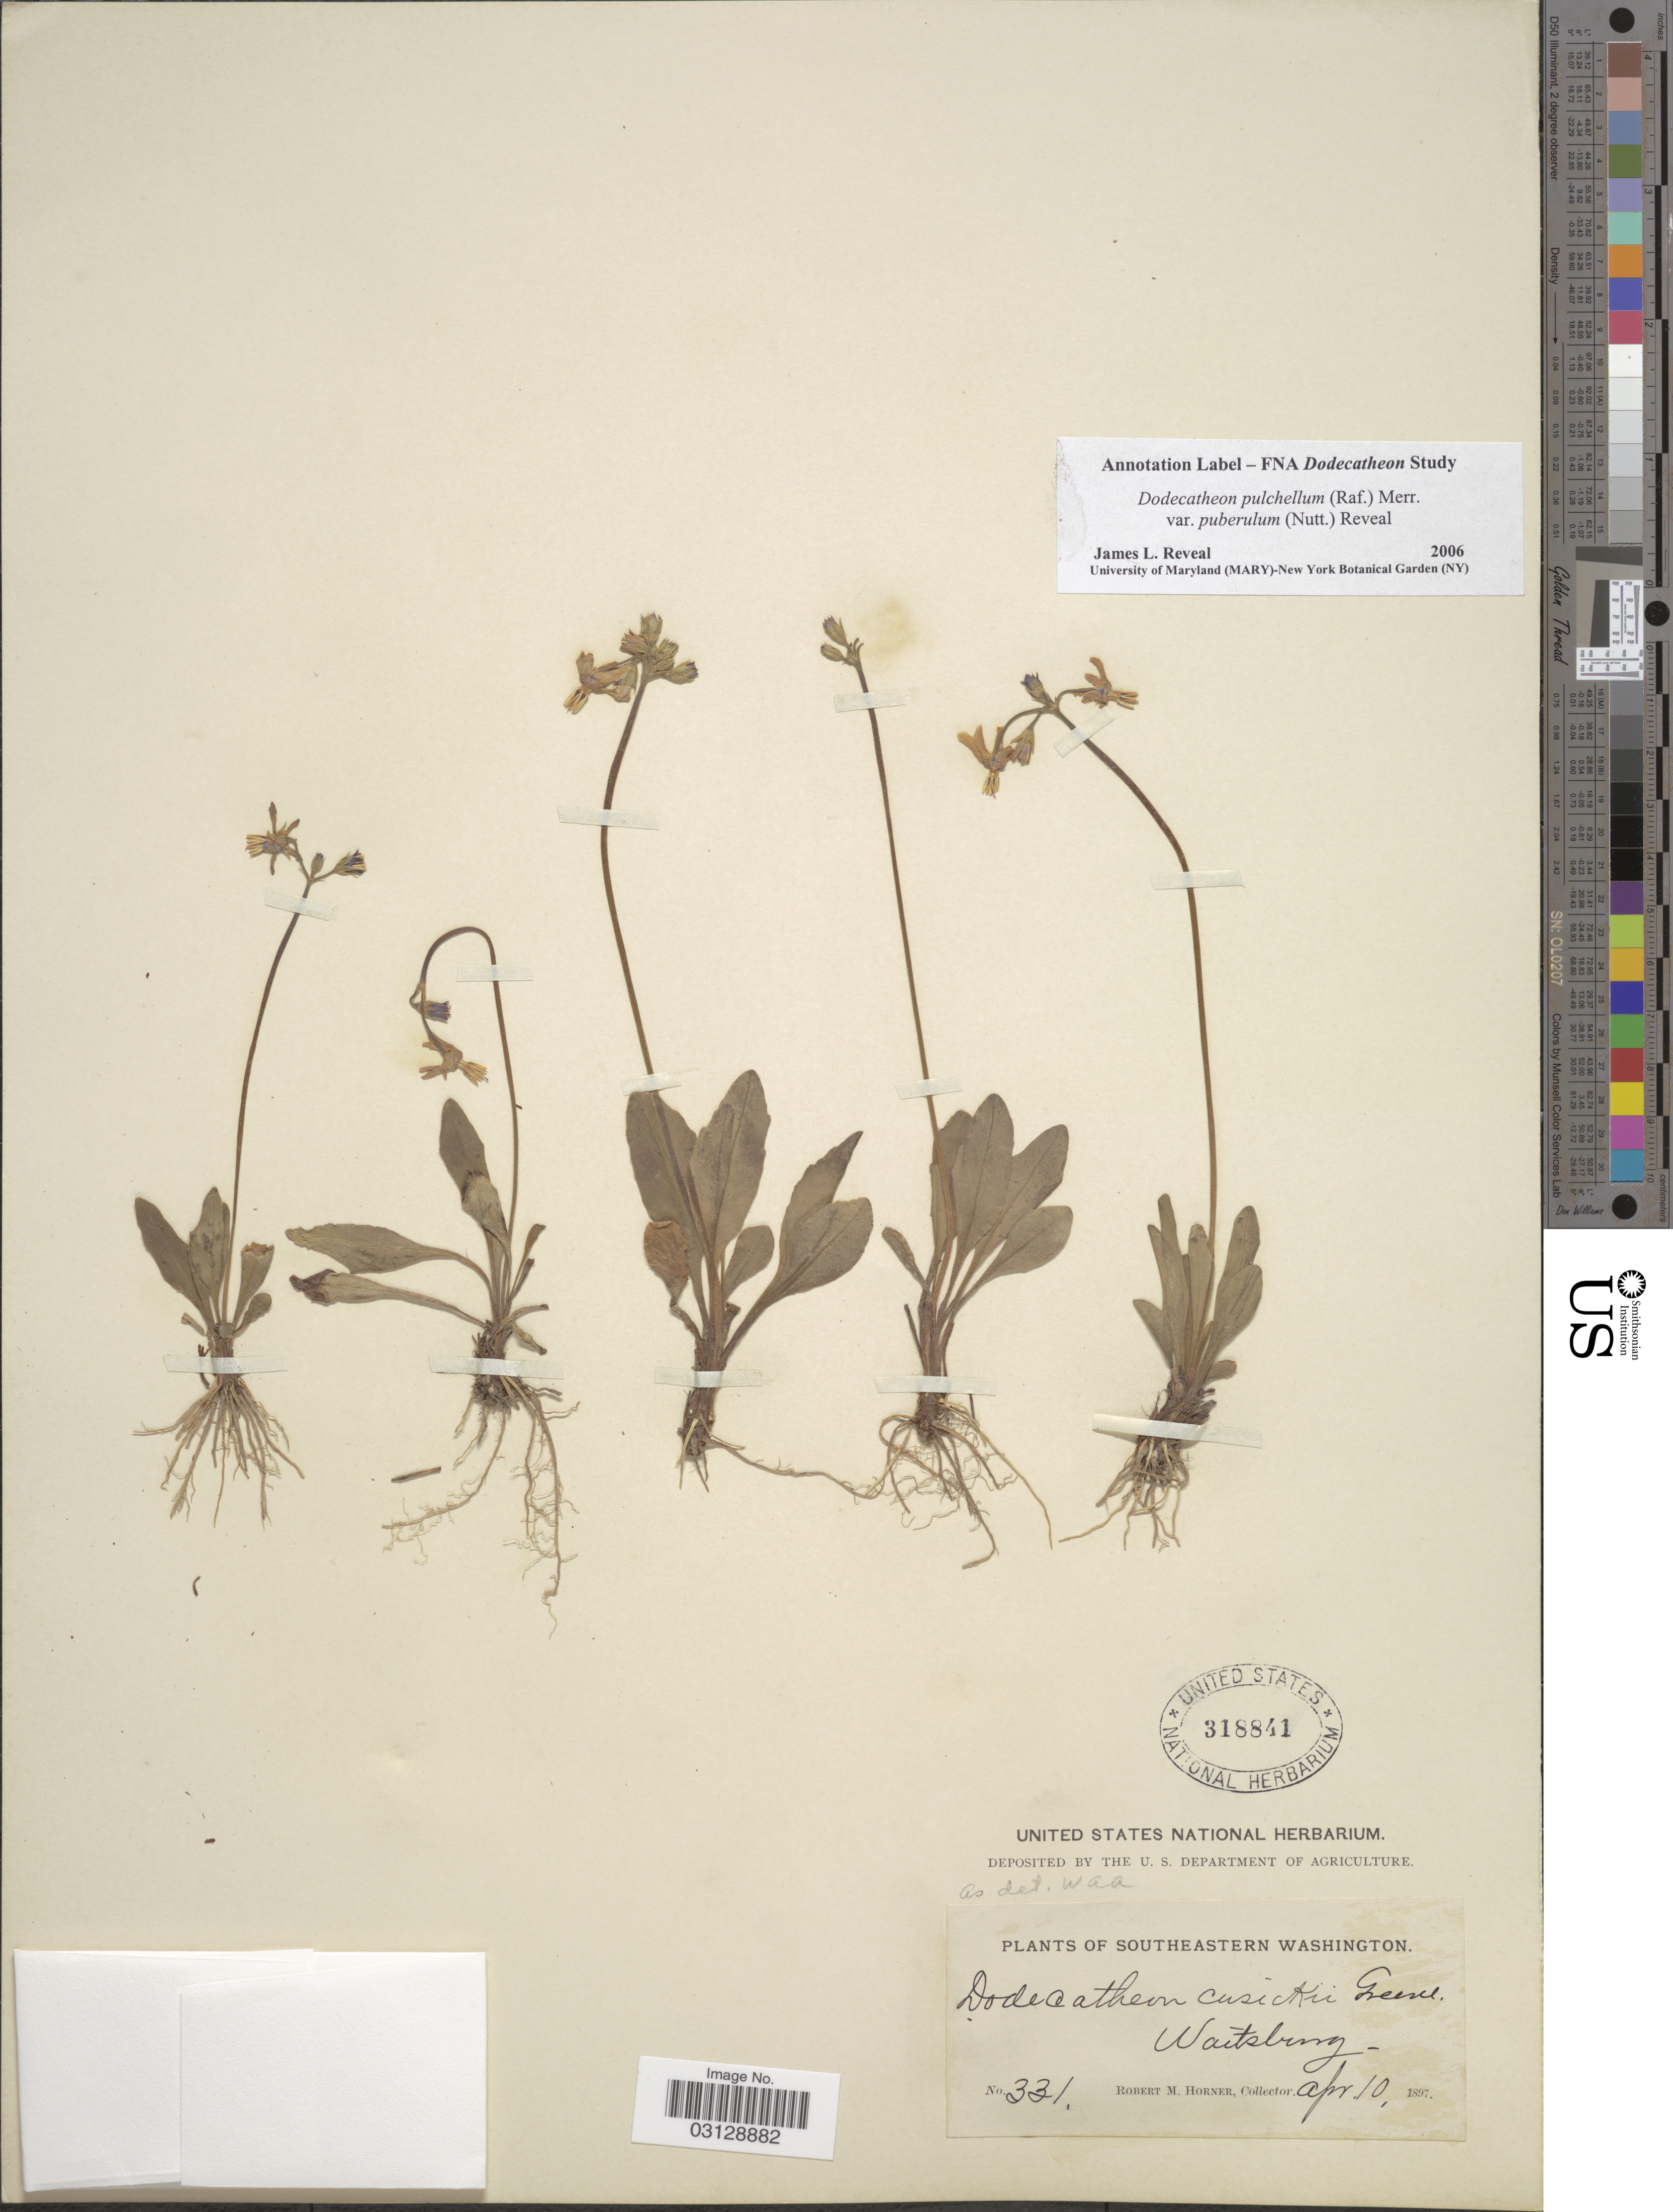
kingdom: Plantae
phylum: Tracheophyta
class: Magnoliopsida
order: Ericales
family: Primulaceae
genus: Dodecatheon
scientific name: Dodecatheon pulchellum var. cusickii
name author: (Greene) Reveal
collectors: R. Horner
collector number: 331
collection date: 1897-04-10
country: United States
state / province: Washington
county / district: Walla Walla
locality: Southeastern Washington. Waitsburg.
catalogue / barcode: US 318841